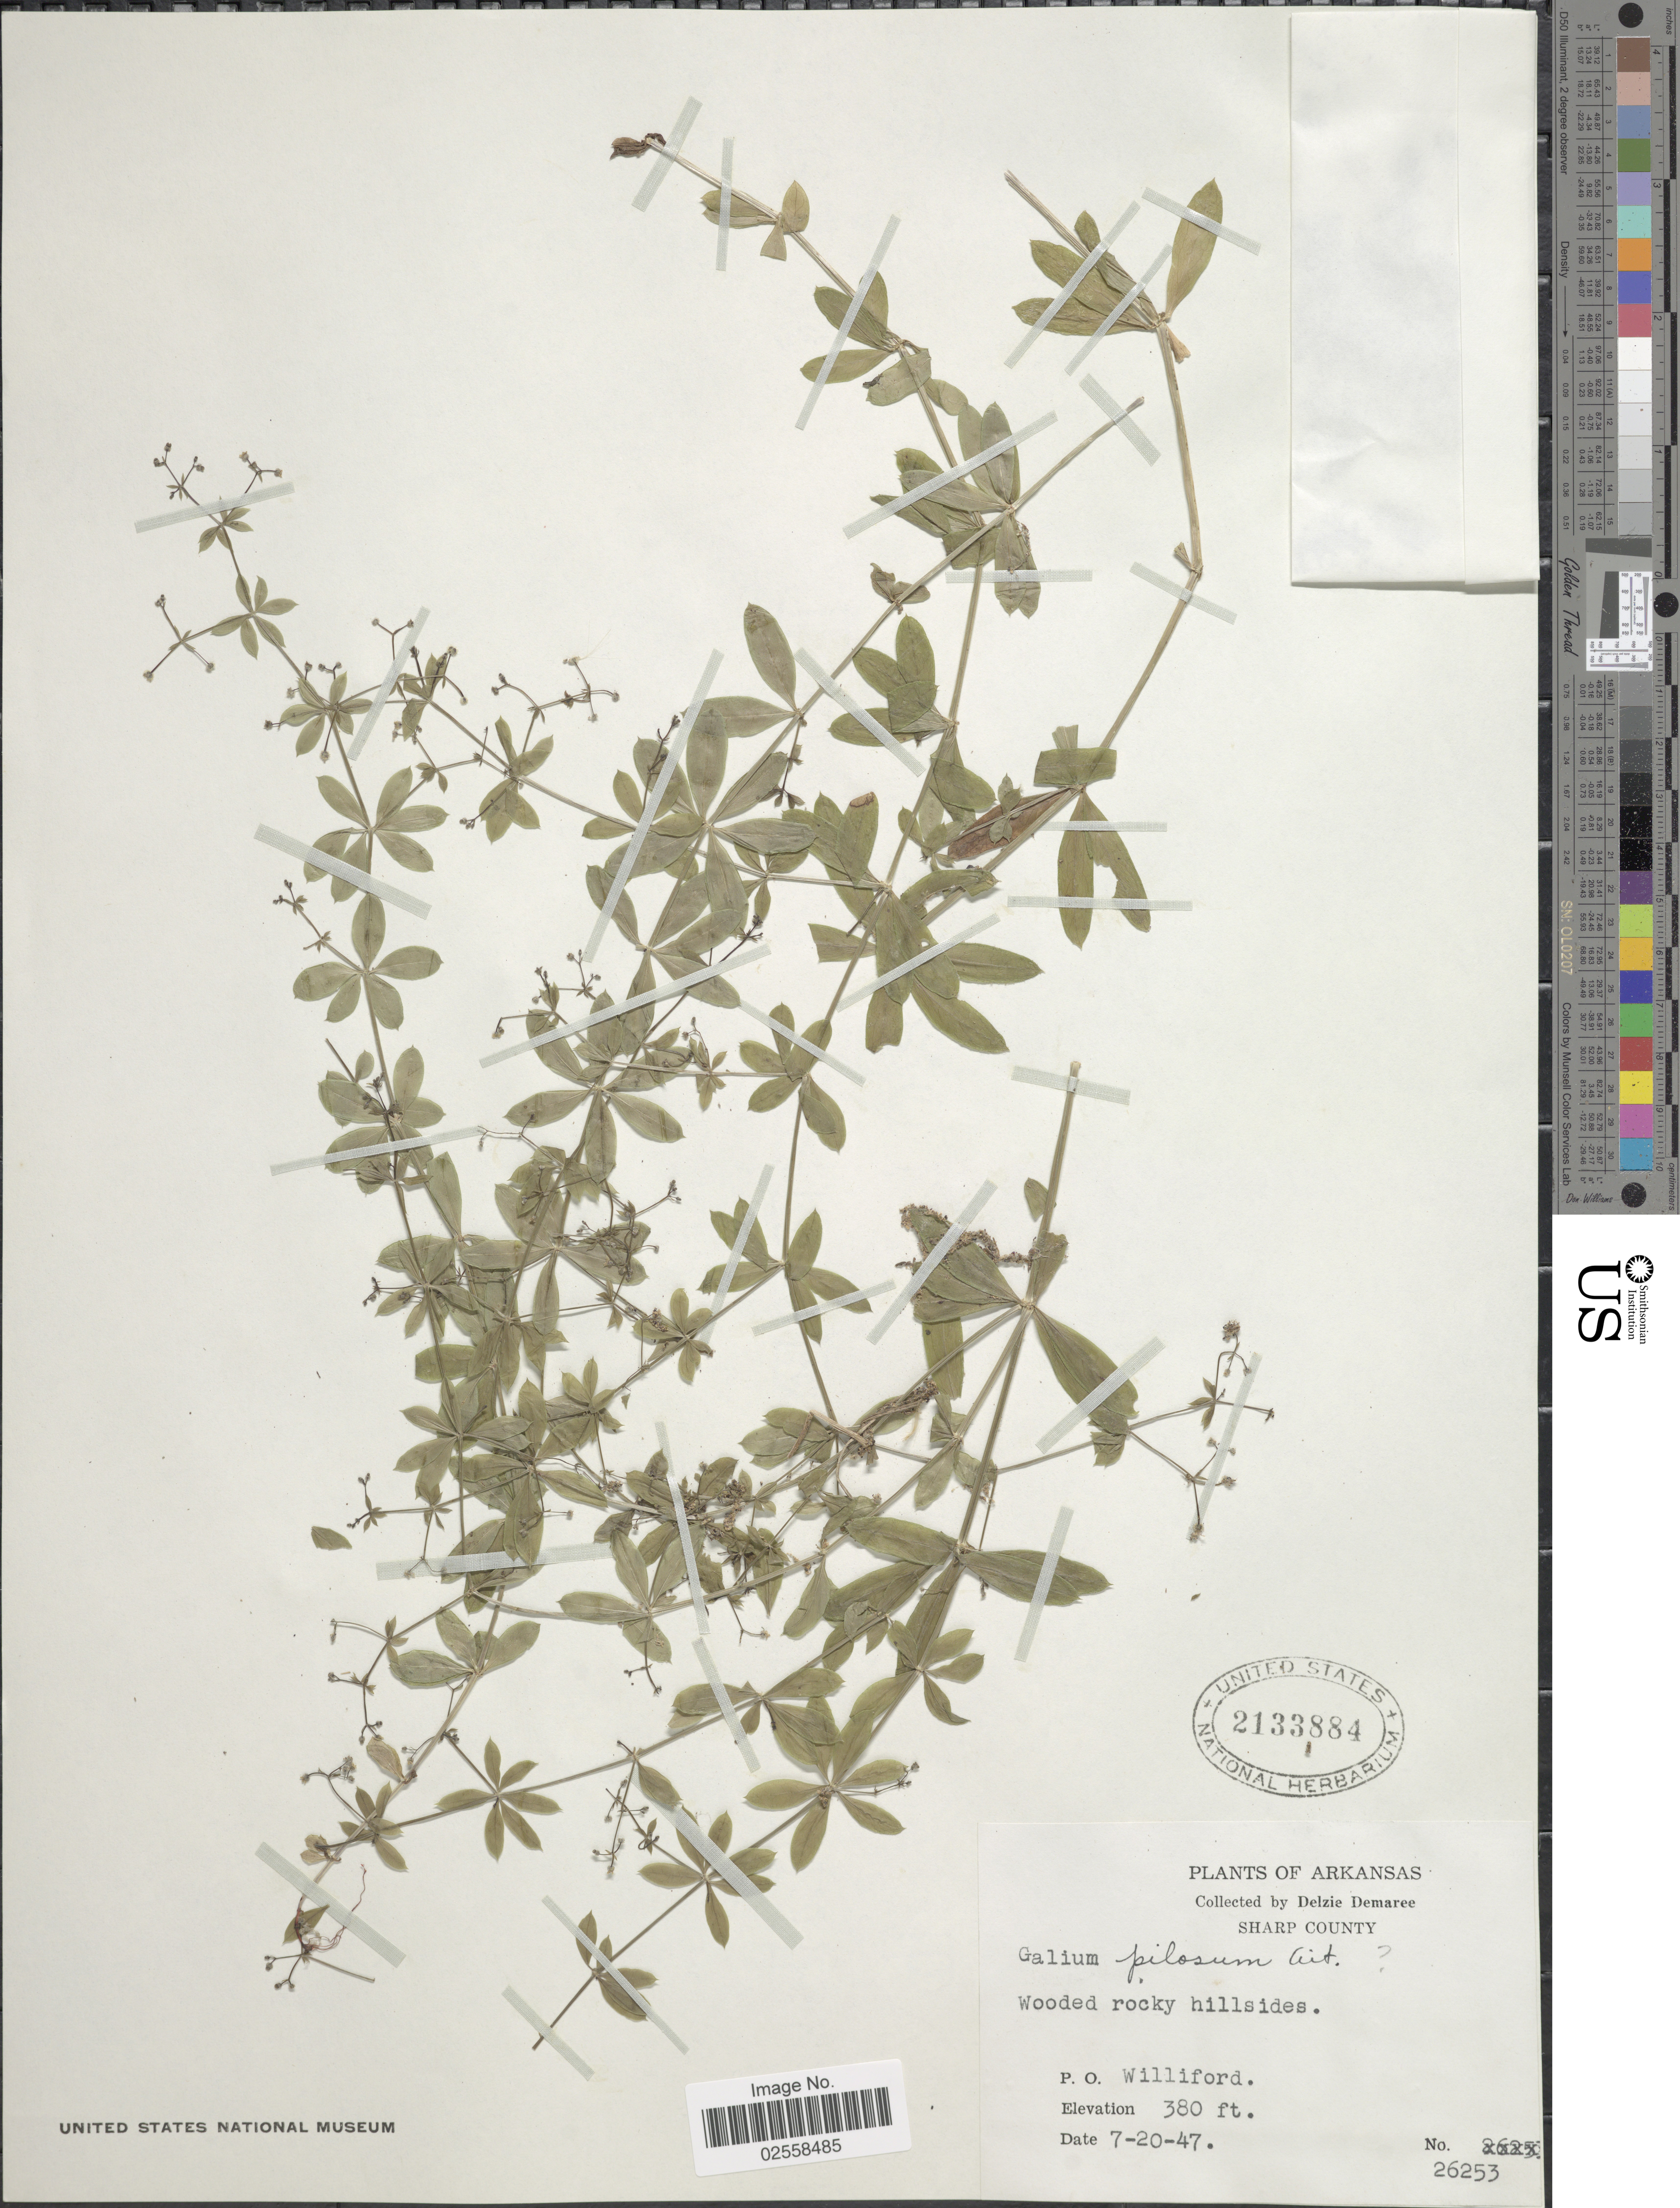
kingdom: Plantae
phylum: Tracheophyta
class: Magnoliopsida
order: Gentianales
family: Rubiaceae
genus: Galium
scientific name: Galium pilosum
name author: Aiton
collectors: D. Demaree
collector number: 26253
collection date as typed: Transcribed d/m/y: 20/7/47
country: United States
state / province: Arkansas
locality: Sharp County, Williford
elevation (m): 116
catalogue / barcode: US 2133884